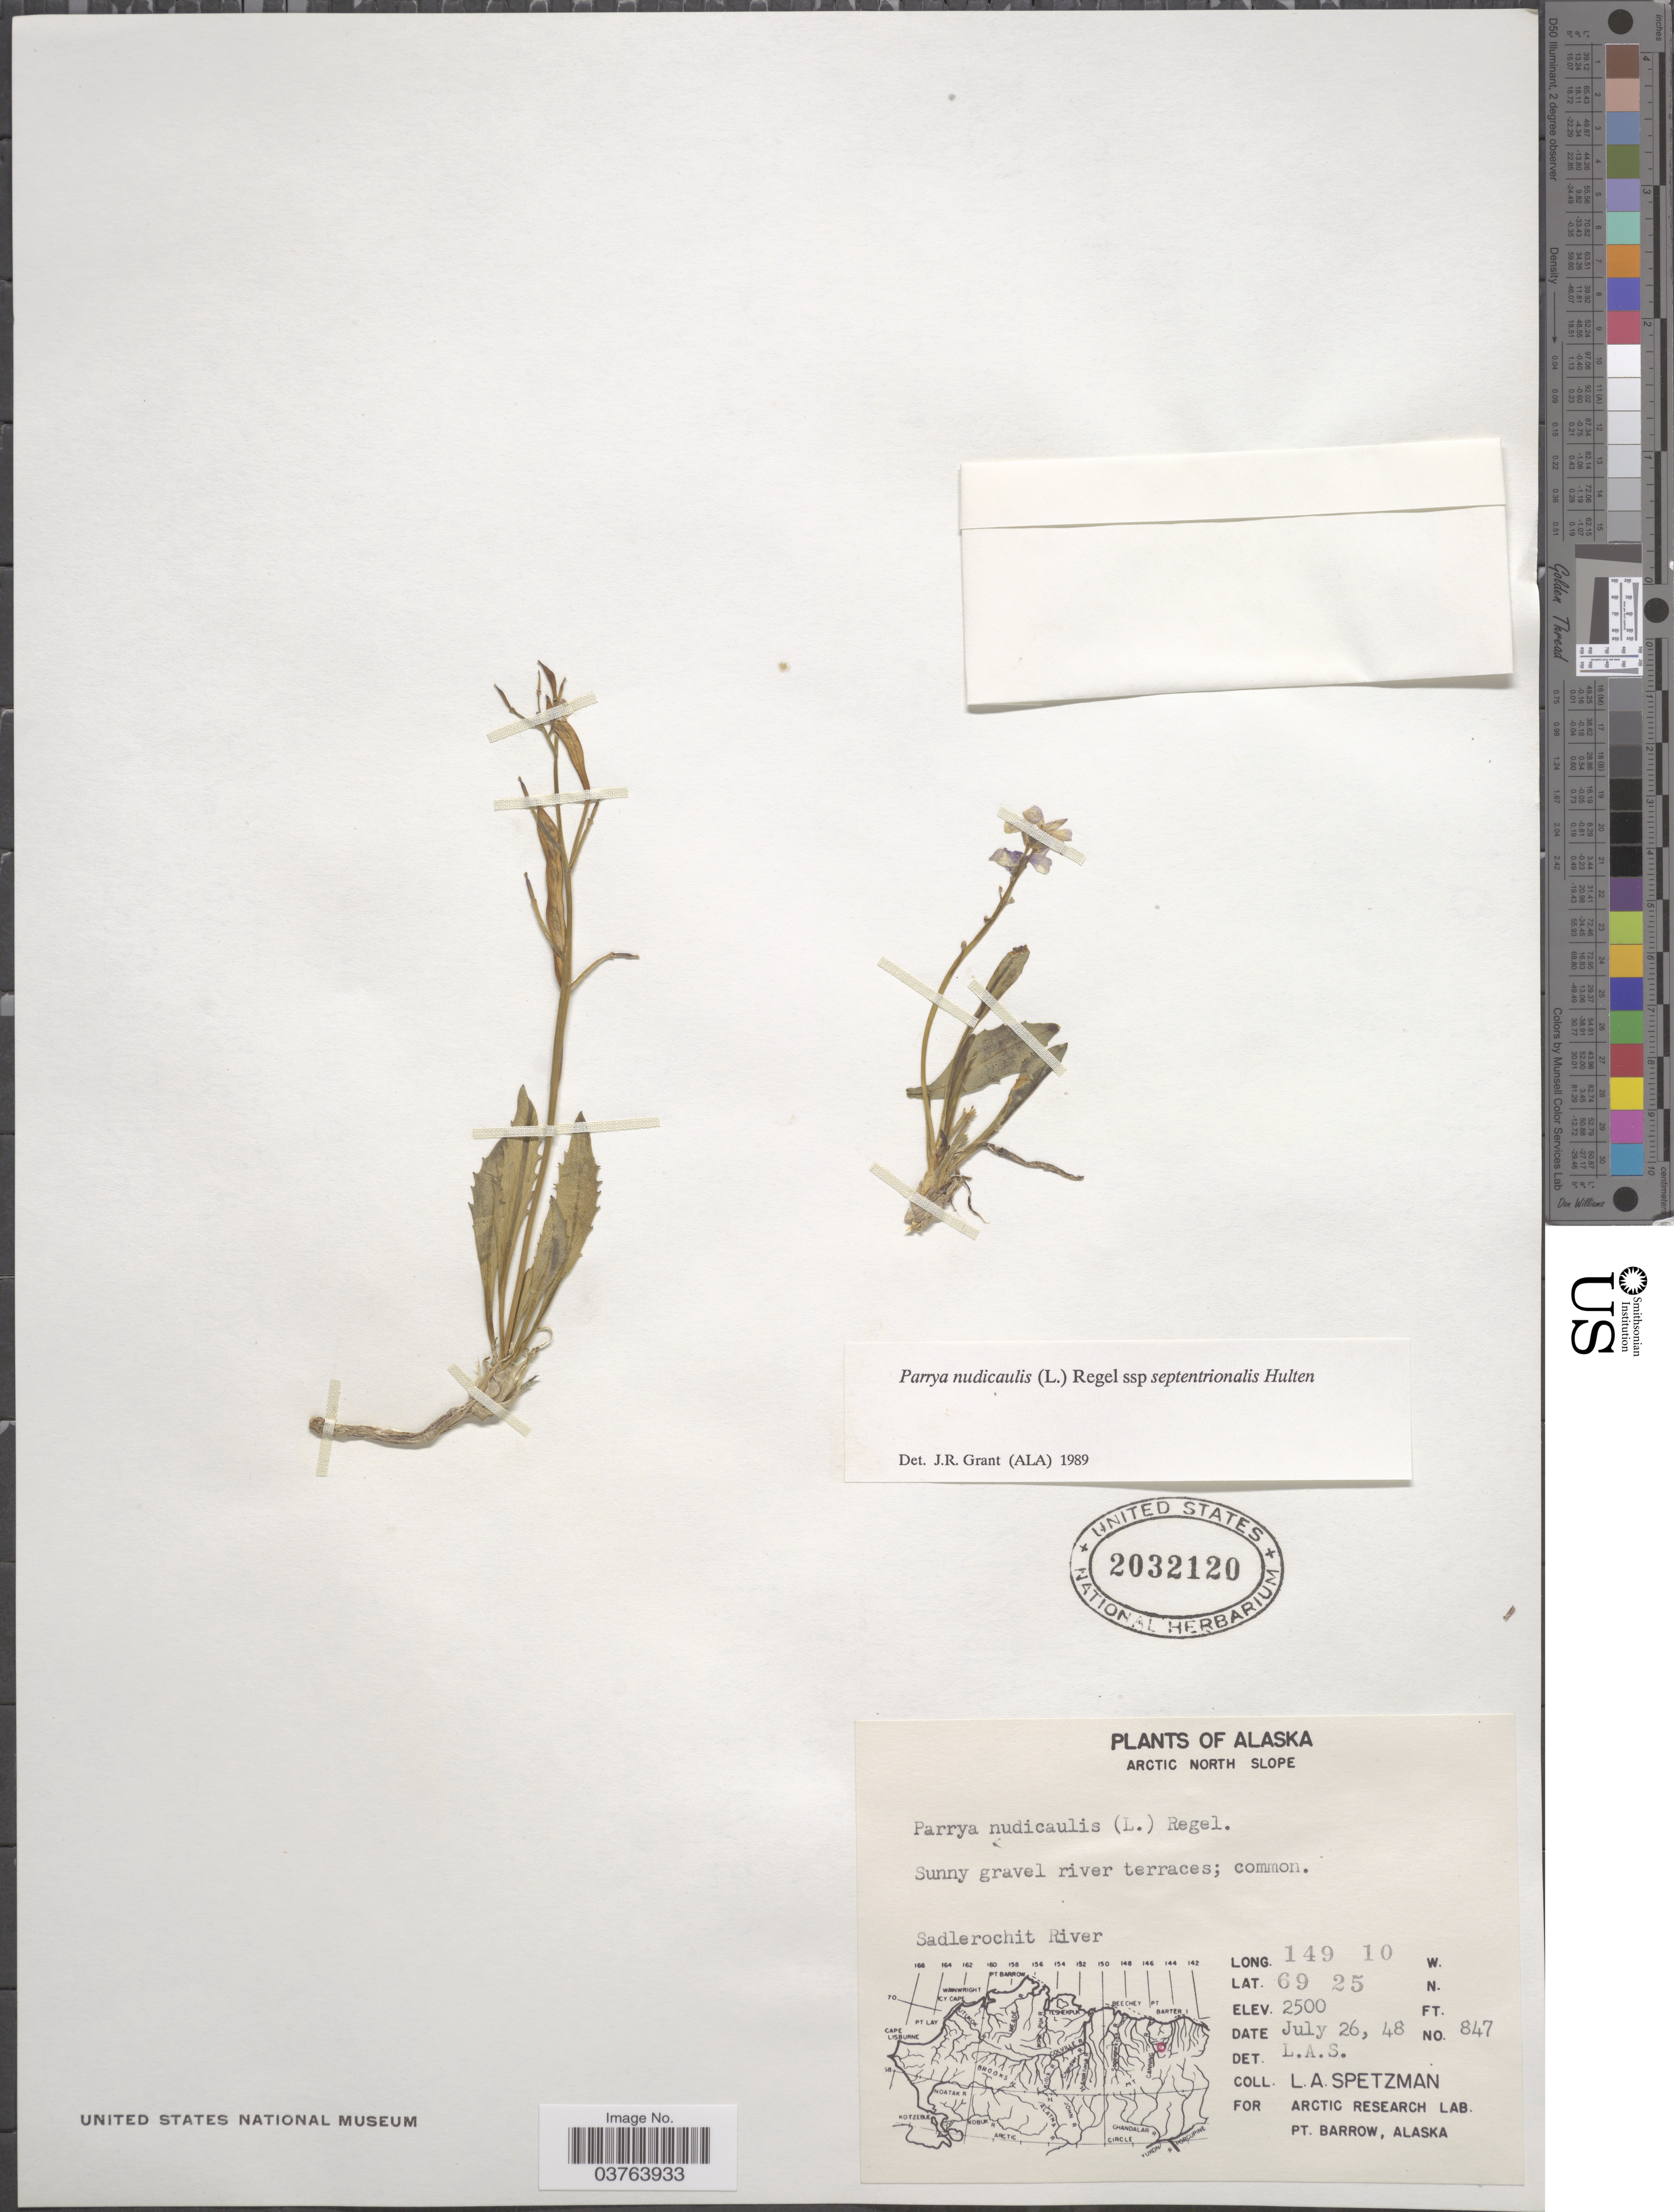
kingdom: Plantae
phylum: Tracheophyta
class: Magnoliopsida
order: Brassicales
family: Brassicaceae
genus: Parrya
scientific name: Parrya nudicaulis subsp. septentrionalis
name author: Hultén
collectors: L. Spetzman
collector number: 847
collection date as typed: Transcribed d/m/y: 26/7/48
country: United States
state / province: Alaska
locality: Arctic North Slope. Sadlerochit River.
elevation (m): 762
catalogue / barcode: US 2032120